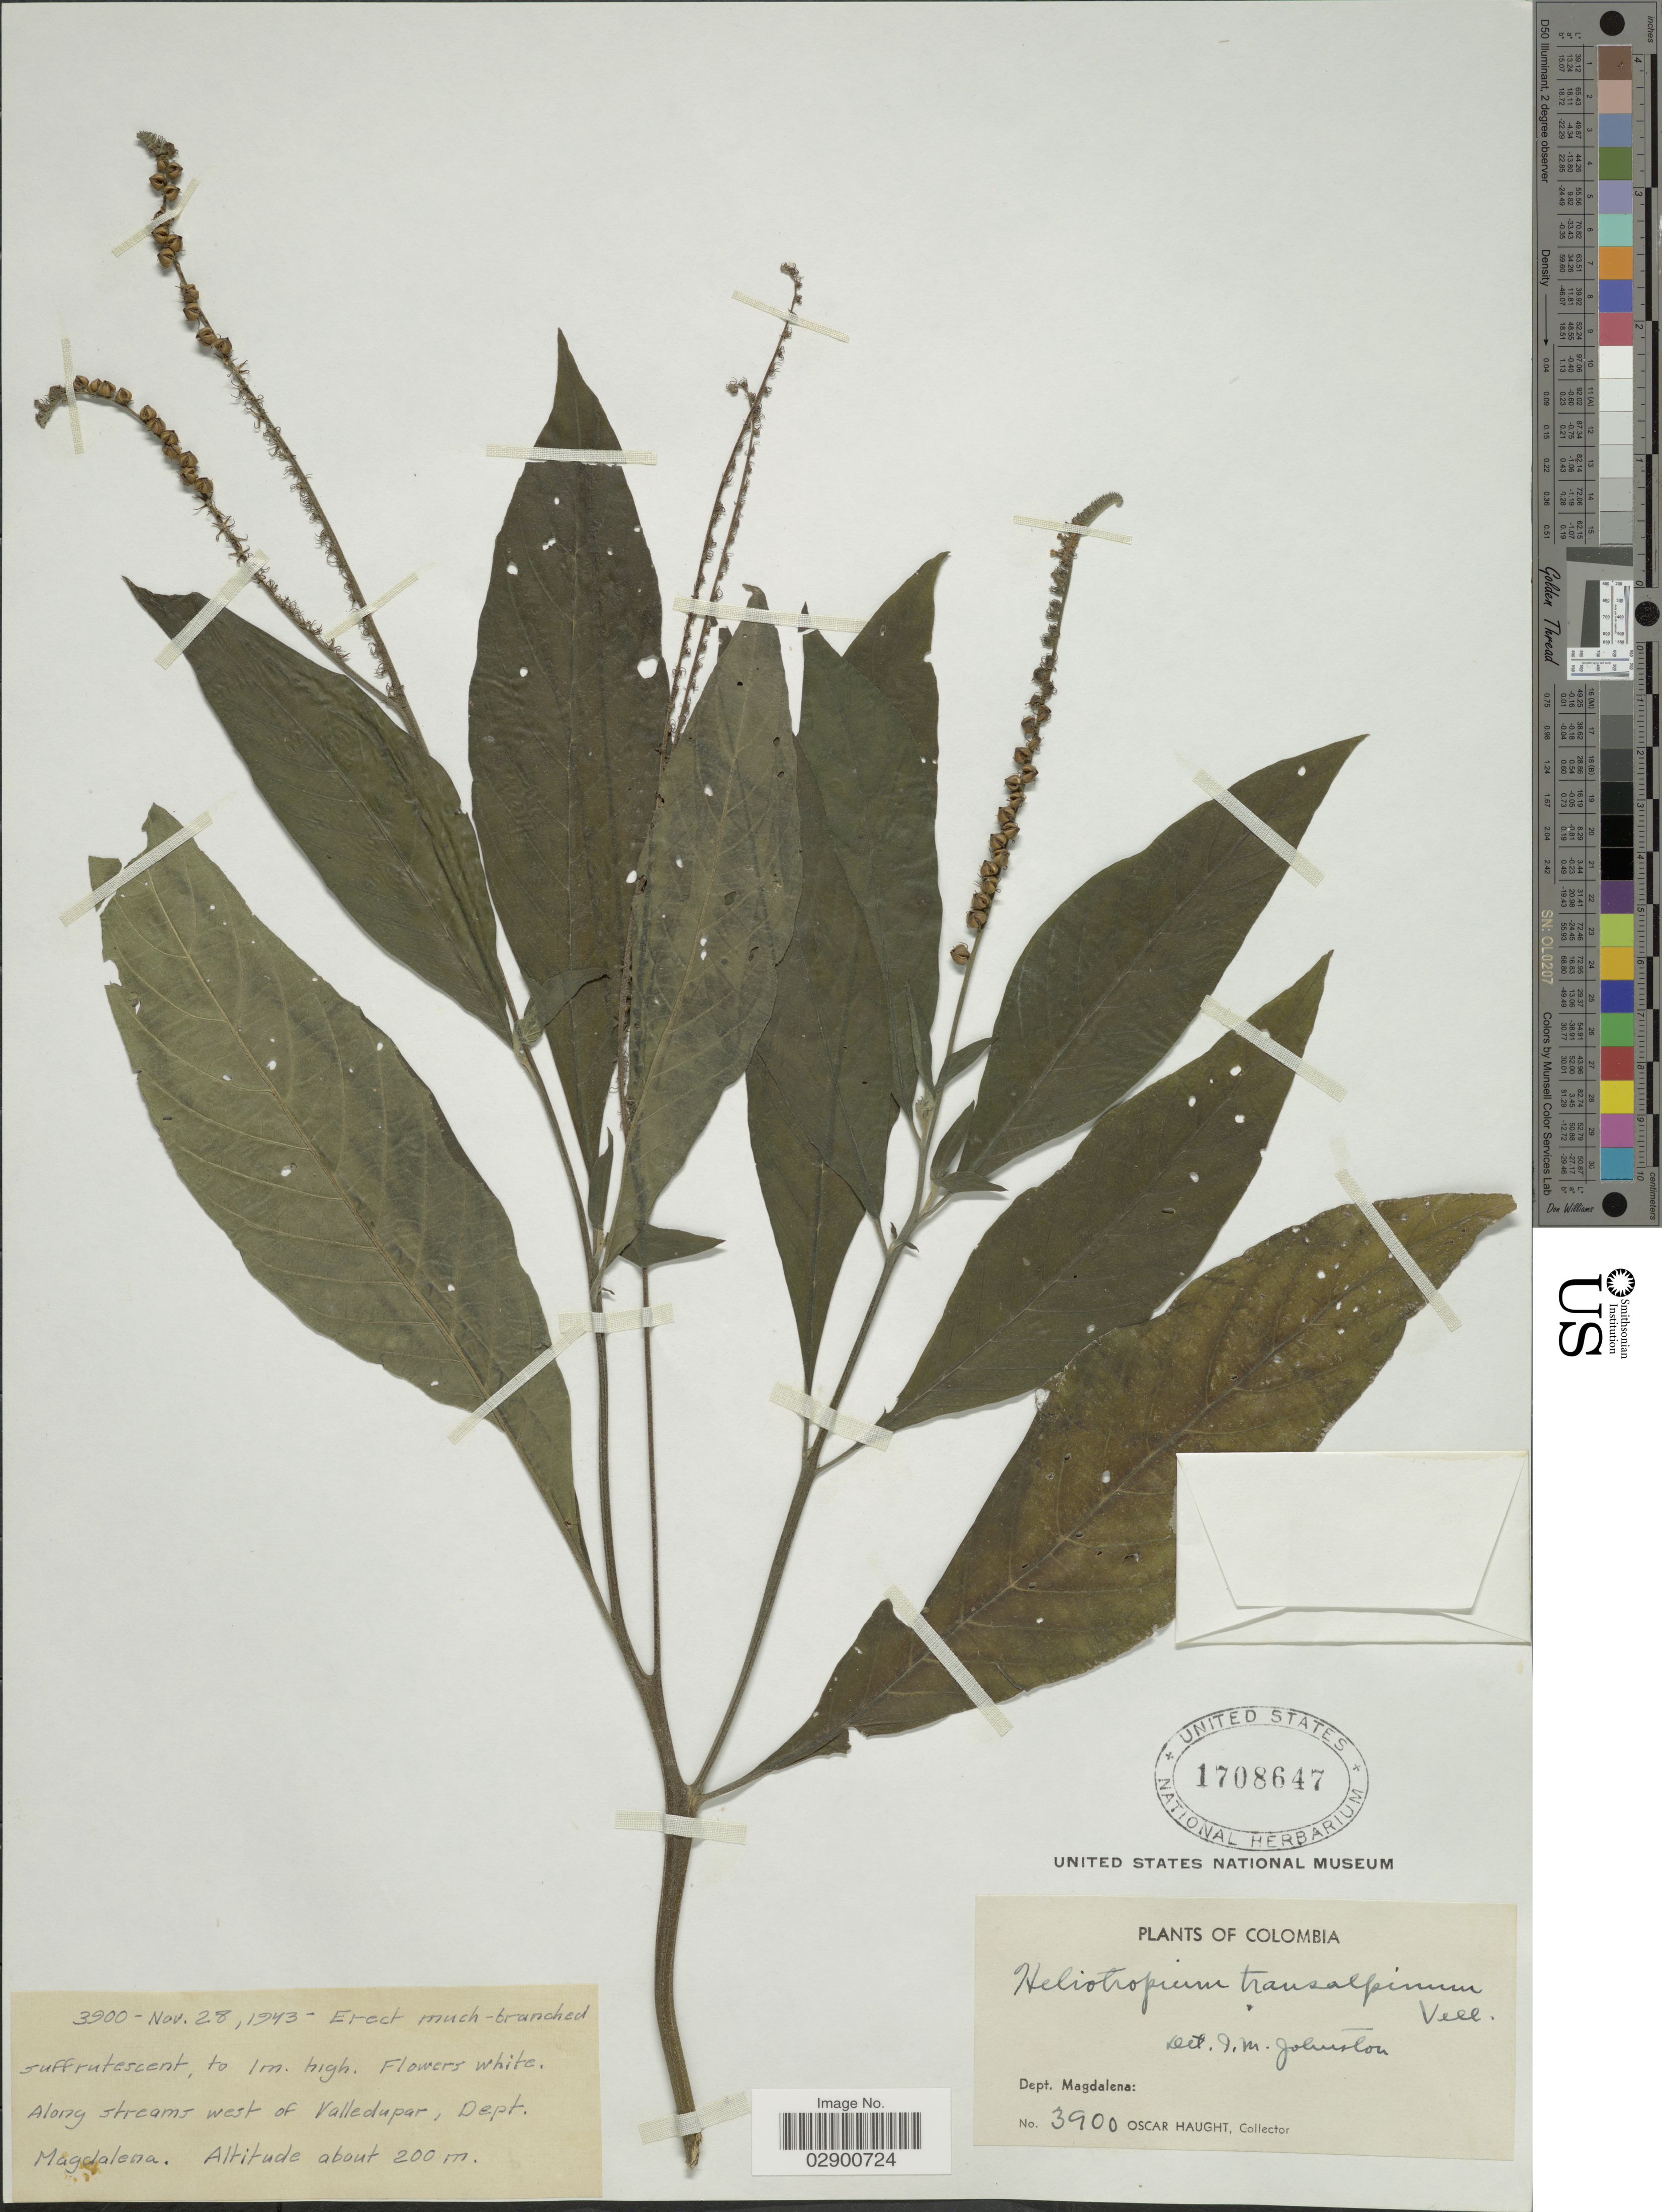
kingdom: Plantae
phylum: Tracheophyta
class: Magnoliopsida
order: Boraginales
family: Heliotropiaceae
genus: Heliotropium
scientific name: Heliotropium transalpinum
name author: Vell.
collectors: O. L. Haught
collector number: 3900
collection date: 1943-11-28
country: Colombia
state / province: Magdalena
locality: Along streams west of Valledupar, Dept. Magdalena.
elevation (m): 200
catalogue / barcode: US 1708647